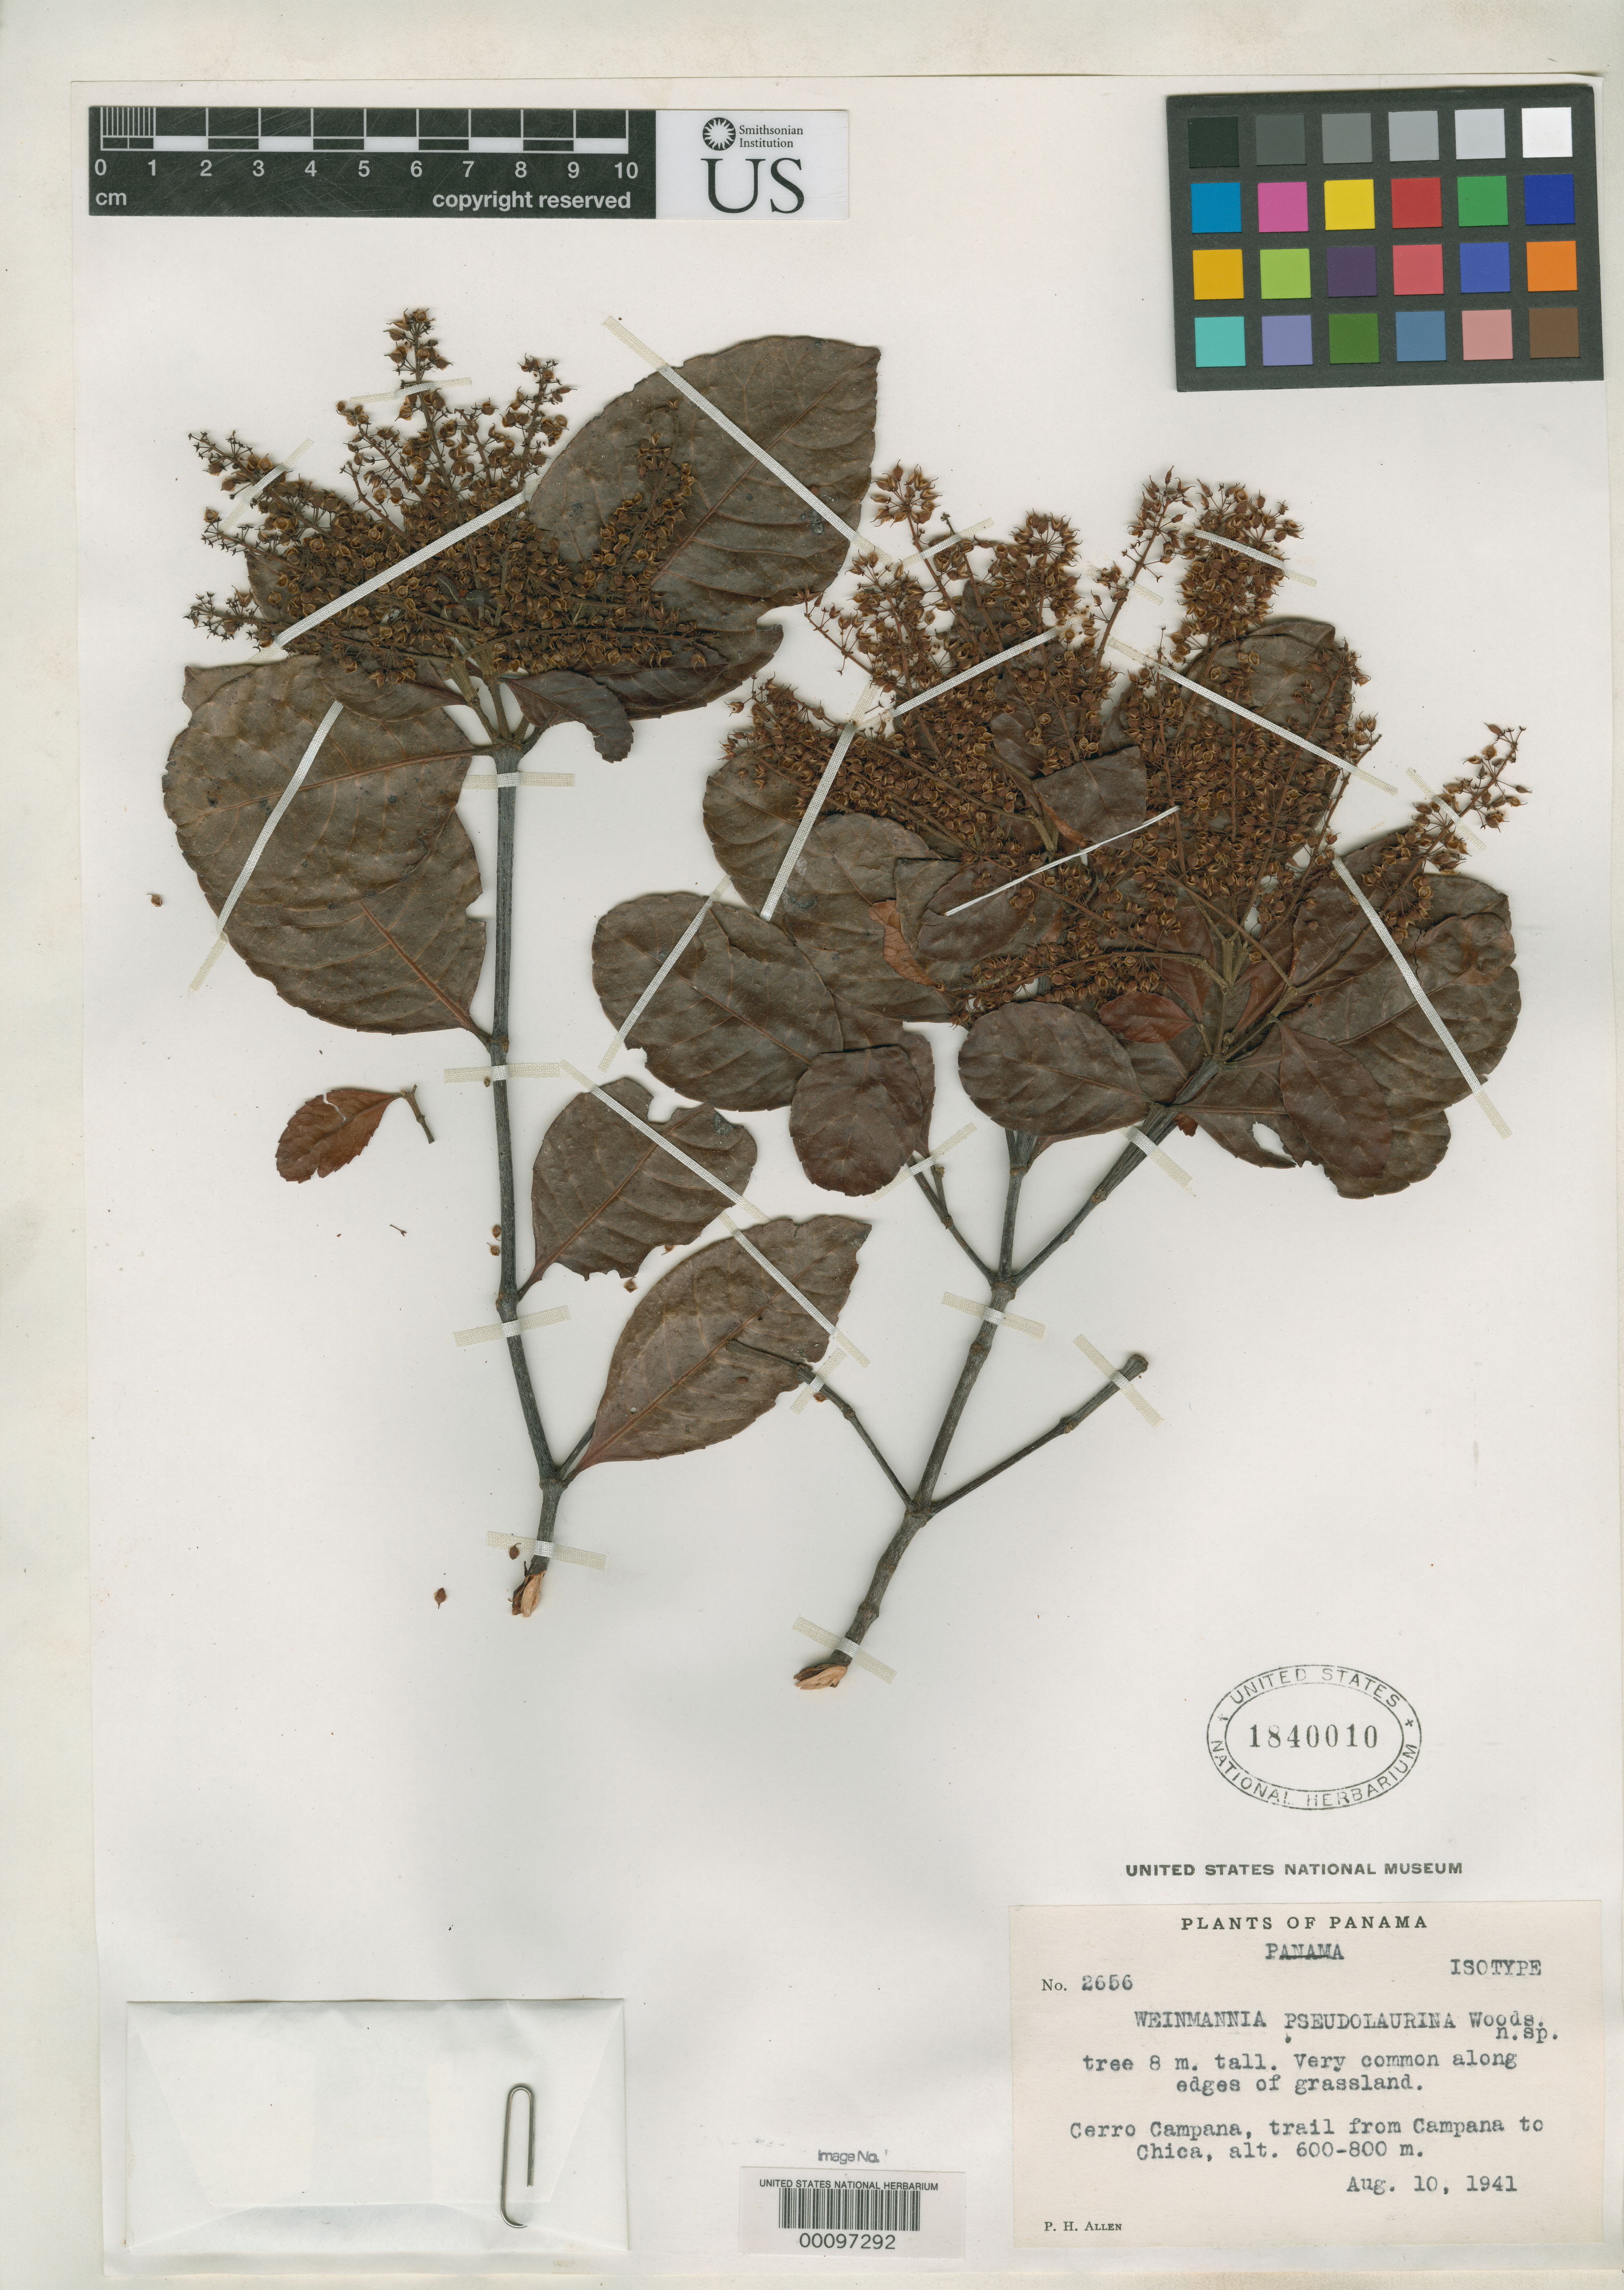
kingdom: Plantae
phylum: Tracheophyta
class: Magnoliopsida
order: Oxalidales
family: Cunoniaceae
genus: Weinmannia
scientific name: Weinmannia pseudolaurina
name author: Woodson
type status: Isotype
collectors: P. H. Allen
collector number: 2556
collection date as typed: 10 Aug 1941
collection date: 1941-08-10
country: Panama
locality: Cerro Campana, on Trail between Campana and Chica.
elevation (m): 600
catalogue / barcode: US 1840010